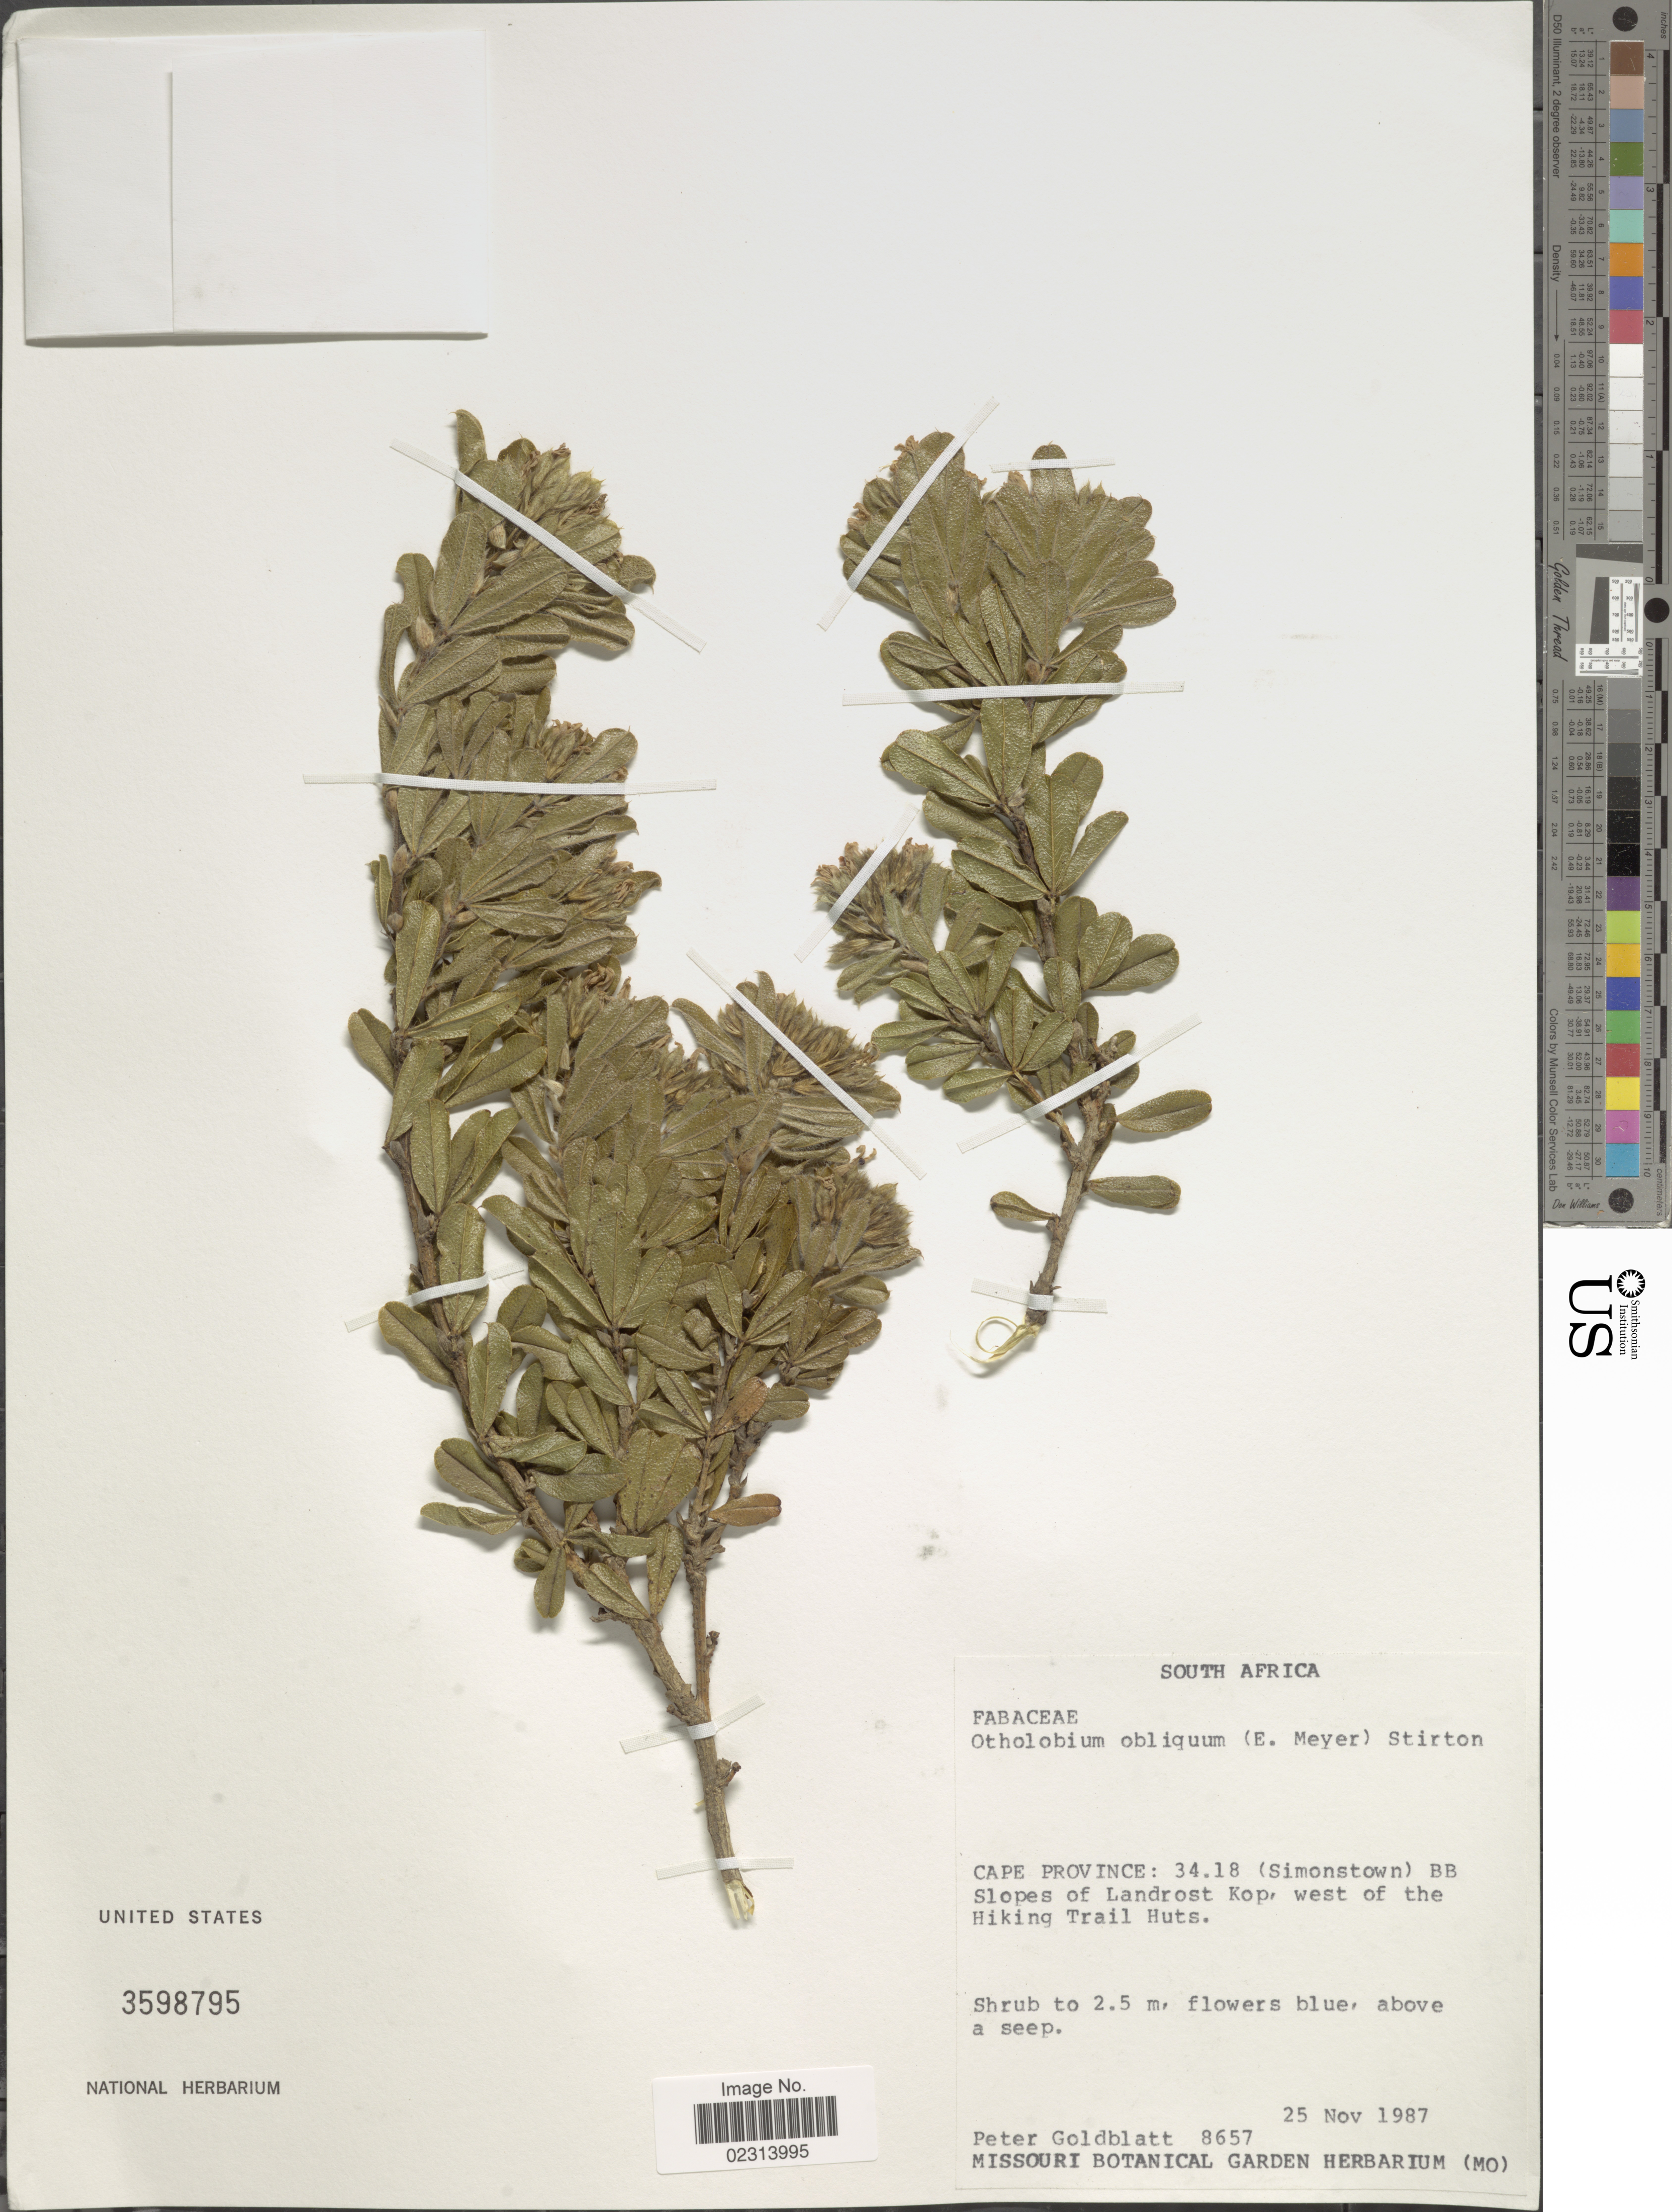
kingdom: Plantae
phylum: Tracheophyta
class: Magnoliopsida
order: Fabales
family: Fabaceae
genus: Otholobium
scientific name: Otholobium obliquum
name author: (E. Mey.) C.H. Stirt.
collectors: P. Goldblatt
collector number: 8657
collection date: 1987-11-25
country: South Africa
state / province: Western Cape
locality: Cape Province: 34.18 (Simonstown) BB Slopes of Landrost Kop, west of the Hiking Trail Huts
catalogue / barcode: US 3598795